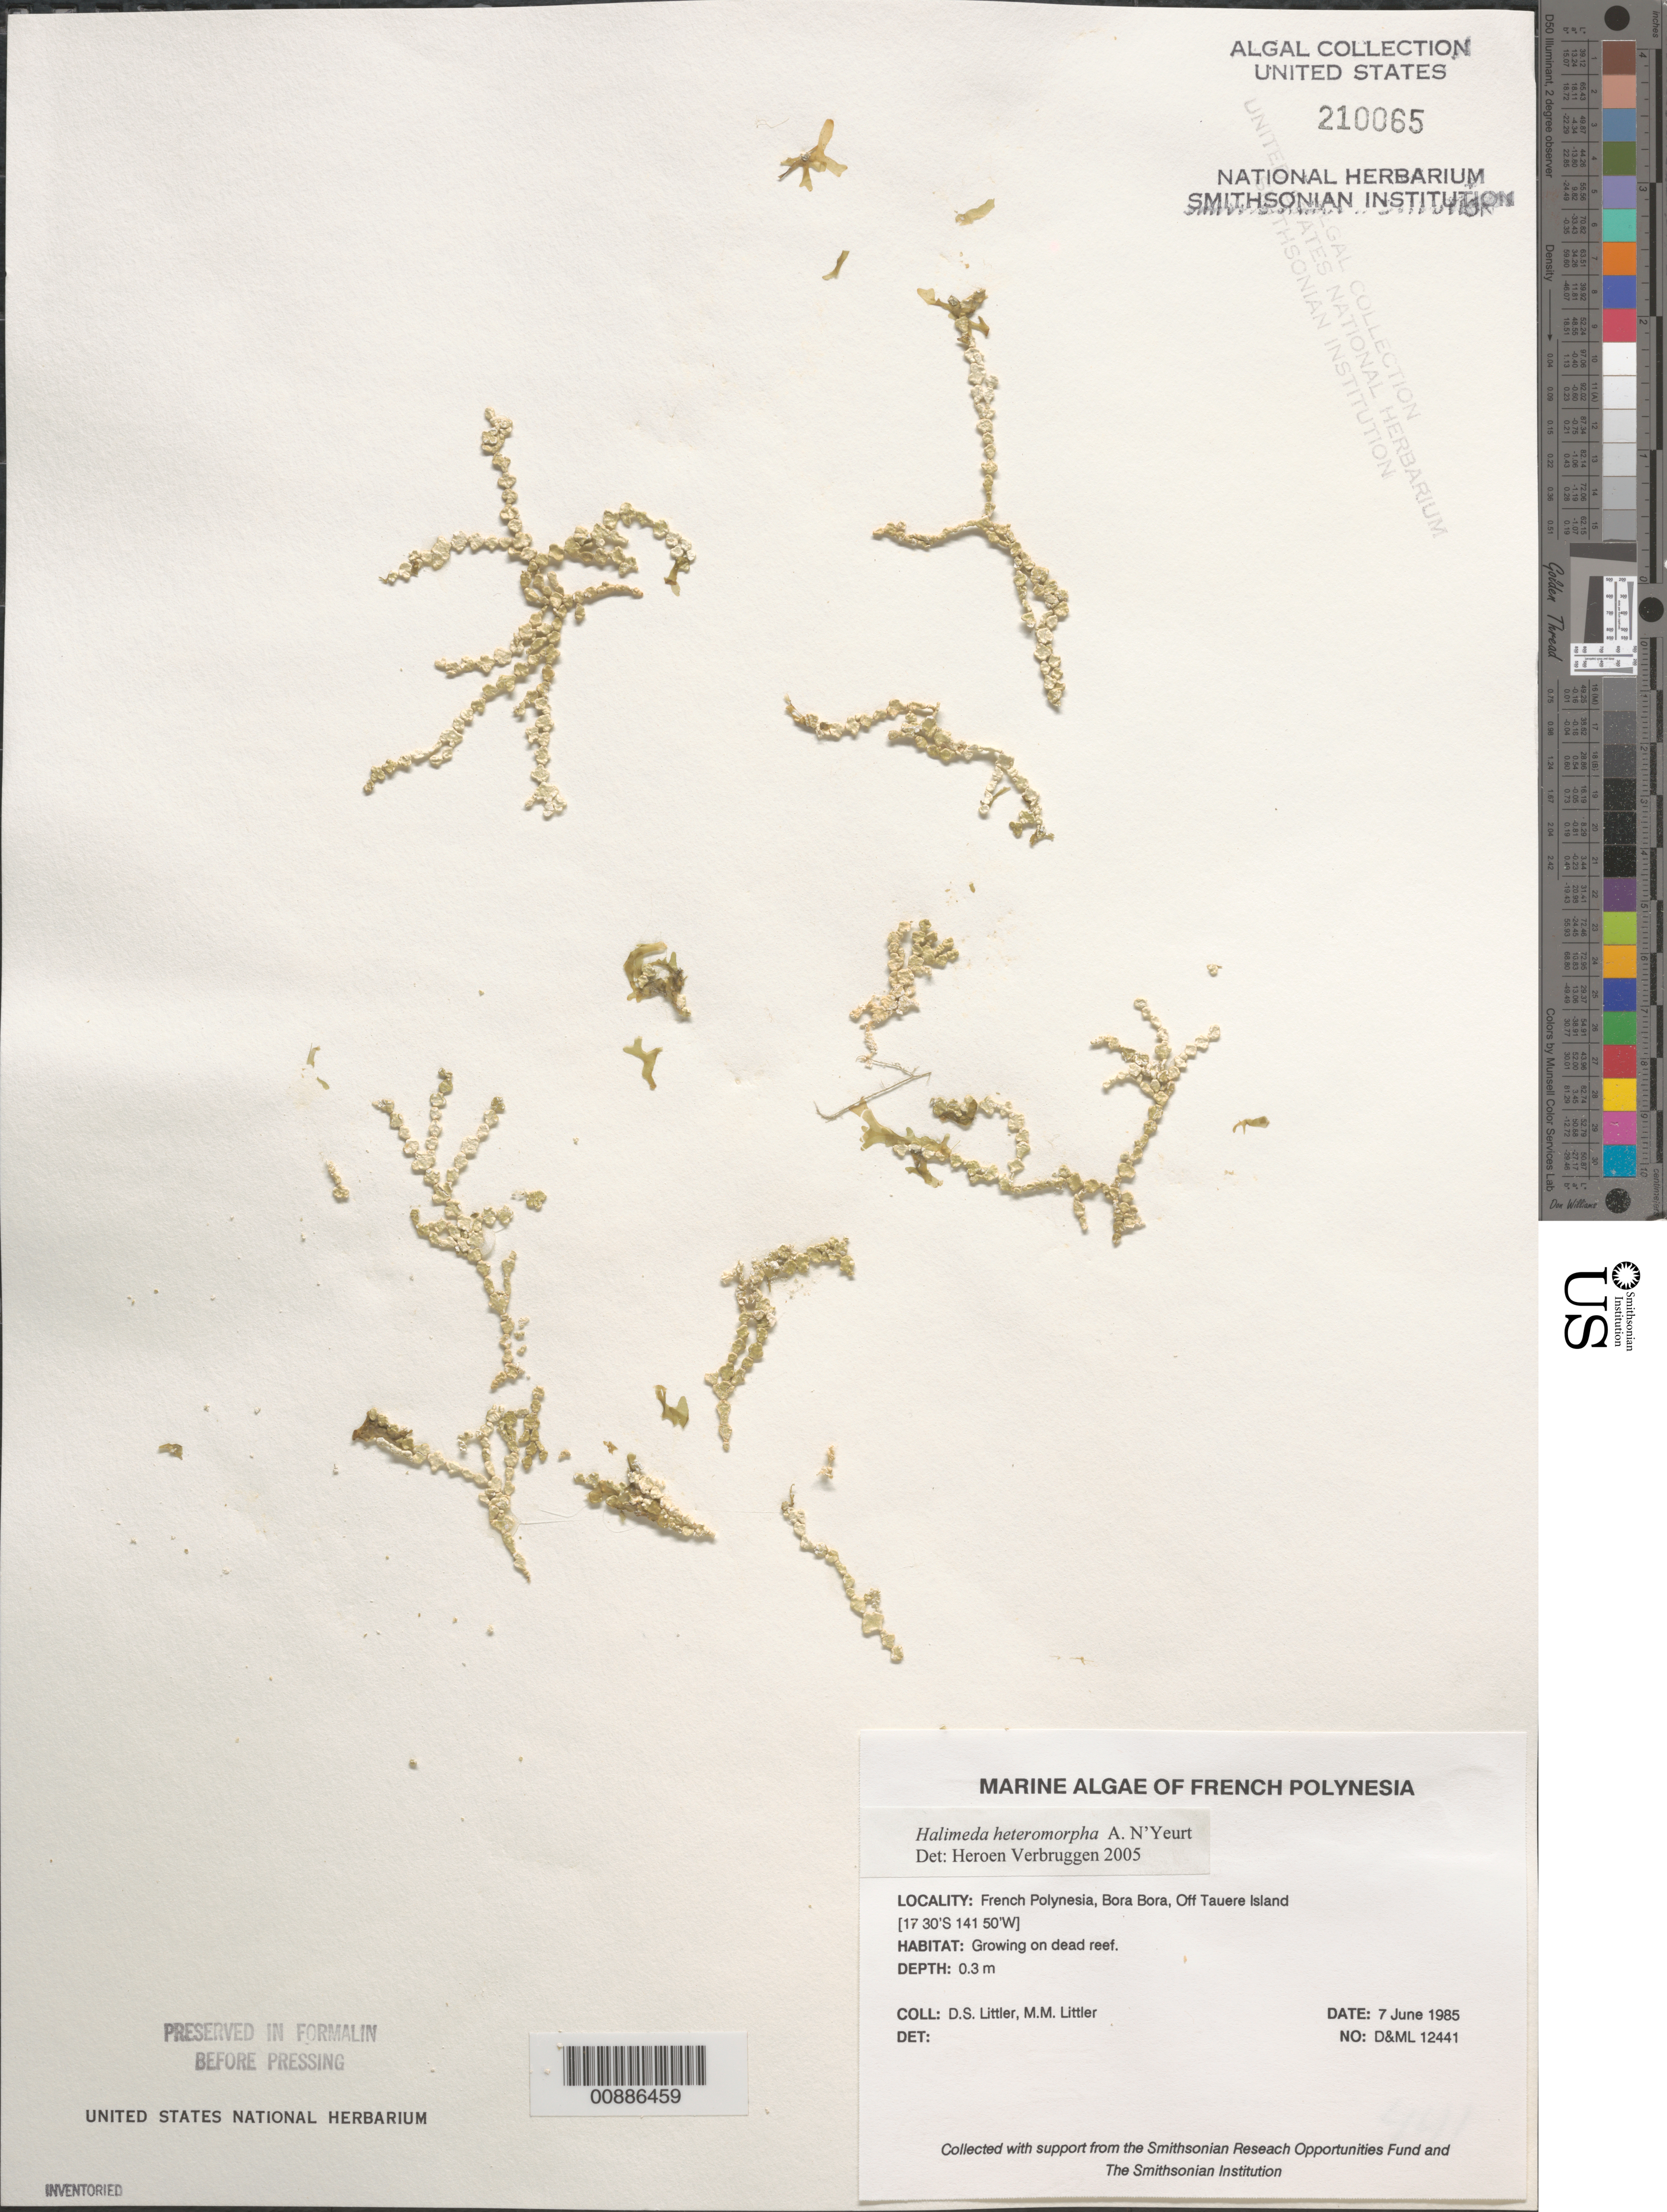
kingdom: Plantae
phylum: Chlorophyta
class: Ulvophyceae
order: Bryopsidales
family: Halimedaceae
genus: Halimeda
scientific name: Halimeda heteromorpha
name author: N'Yeurt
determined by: Verbruggen, H.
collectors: D. S. Littler & M. M. Littler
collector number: D&ML 12441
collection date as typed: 07 Jun 1985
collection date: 1985-06-07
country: French Polynesia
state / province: Iles Sous-le-Vent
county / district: Bora Bora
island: Bora Bora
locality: Off Tauere Island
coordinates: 17 30'S, 141 50'W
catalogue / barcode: US 210065